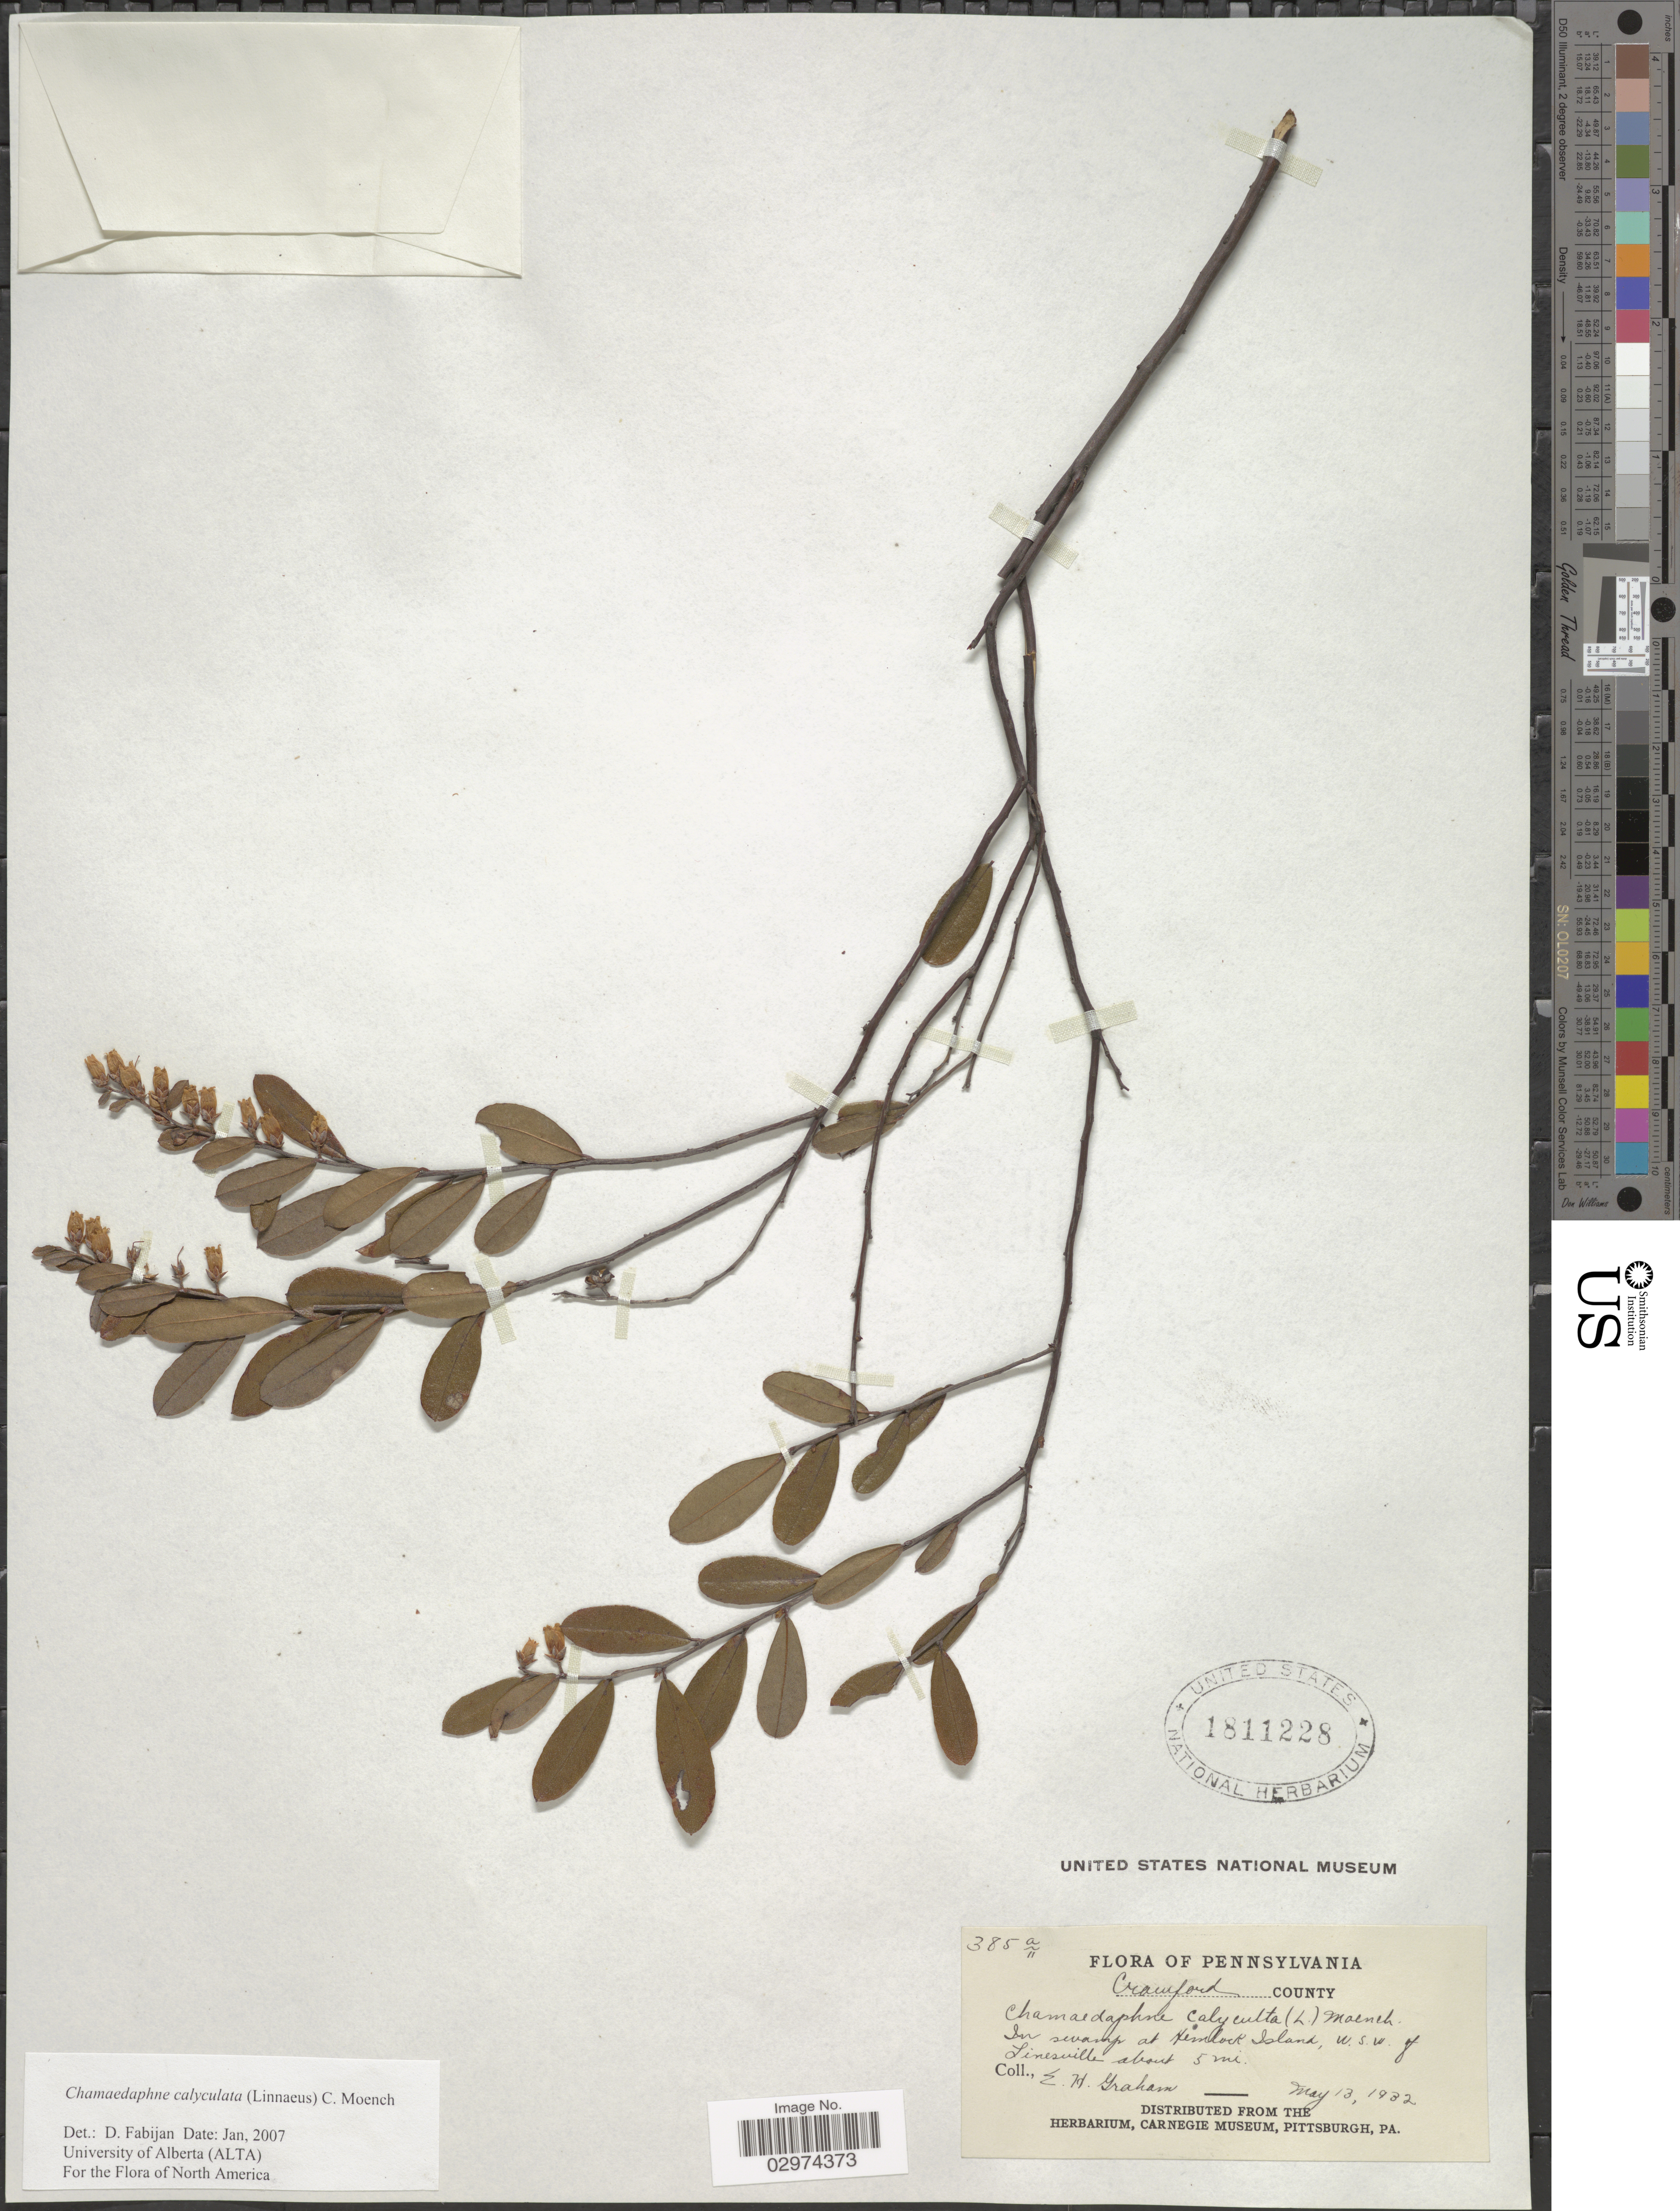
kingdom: Plantae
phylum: Tracheophyta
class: Magnoliopsida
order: Ericales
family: Ericaceae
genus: Chamaedaphne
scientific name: Chamaedaphne calyculata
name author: (L.) Moench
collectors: E. H. Graham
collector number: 385a?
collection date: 1932-05-13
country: United States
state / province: Pennsylvania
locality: Crawford County. In swamp at Hemlock Island, w.s.w. of Linesville about 5 mi.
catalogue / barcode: US 1811228